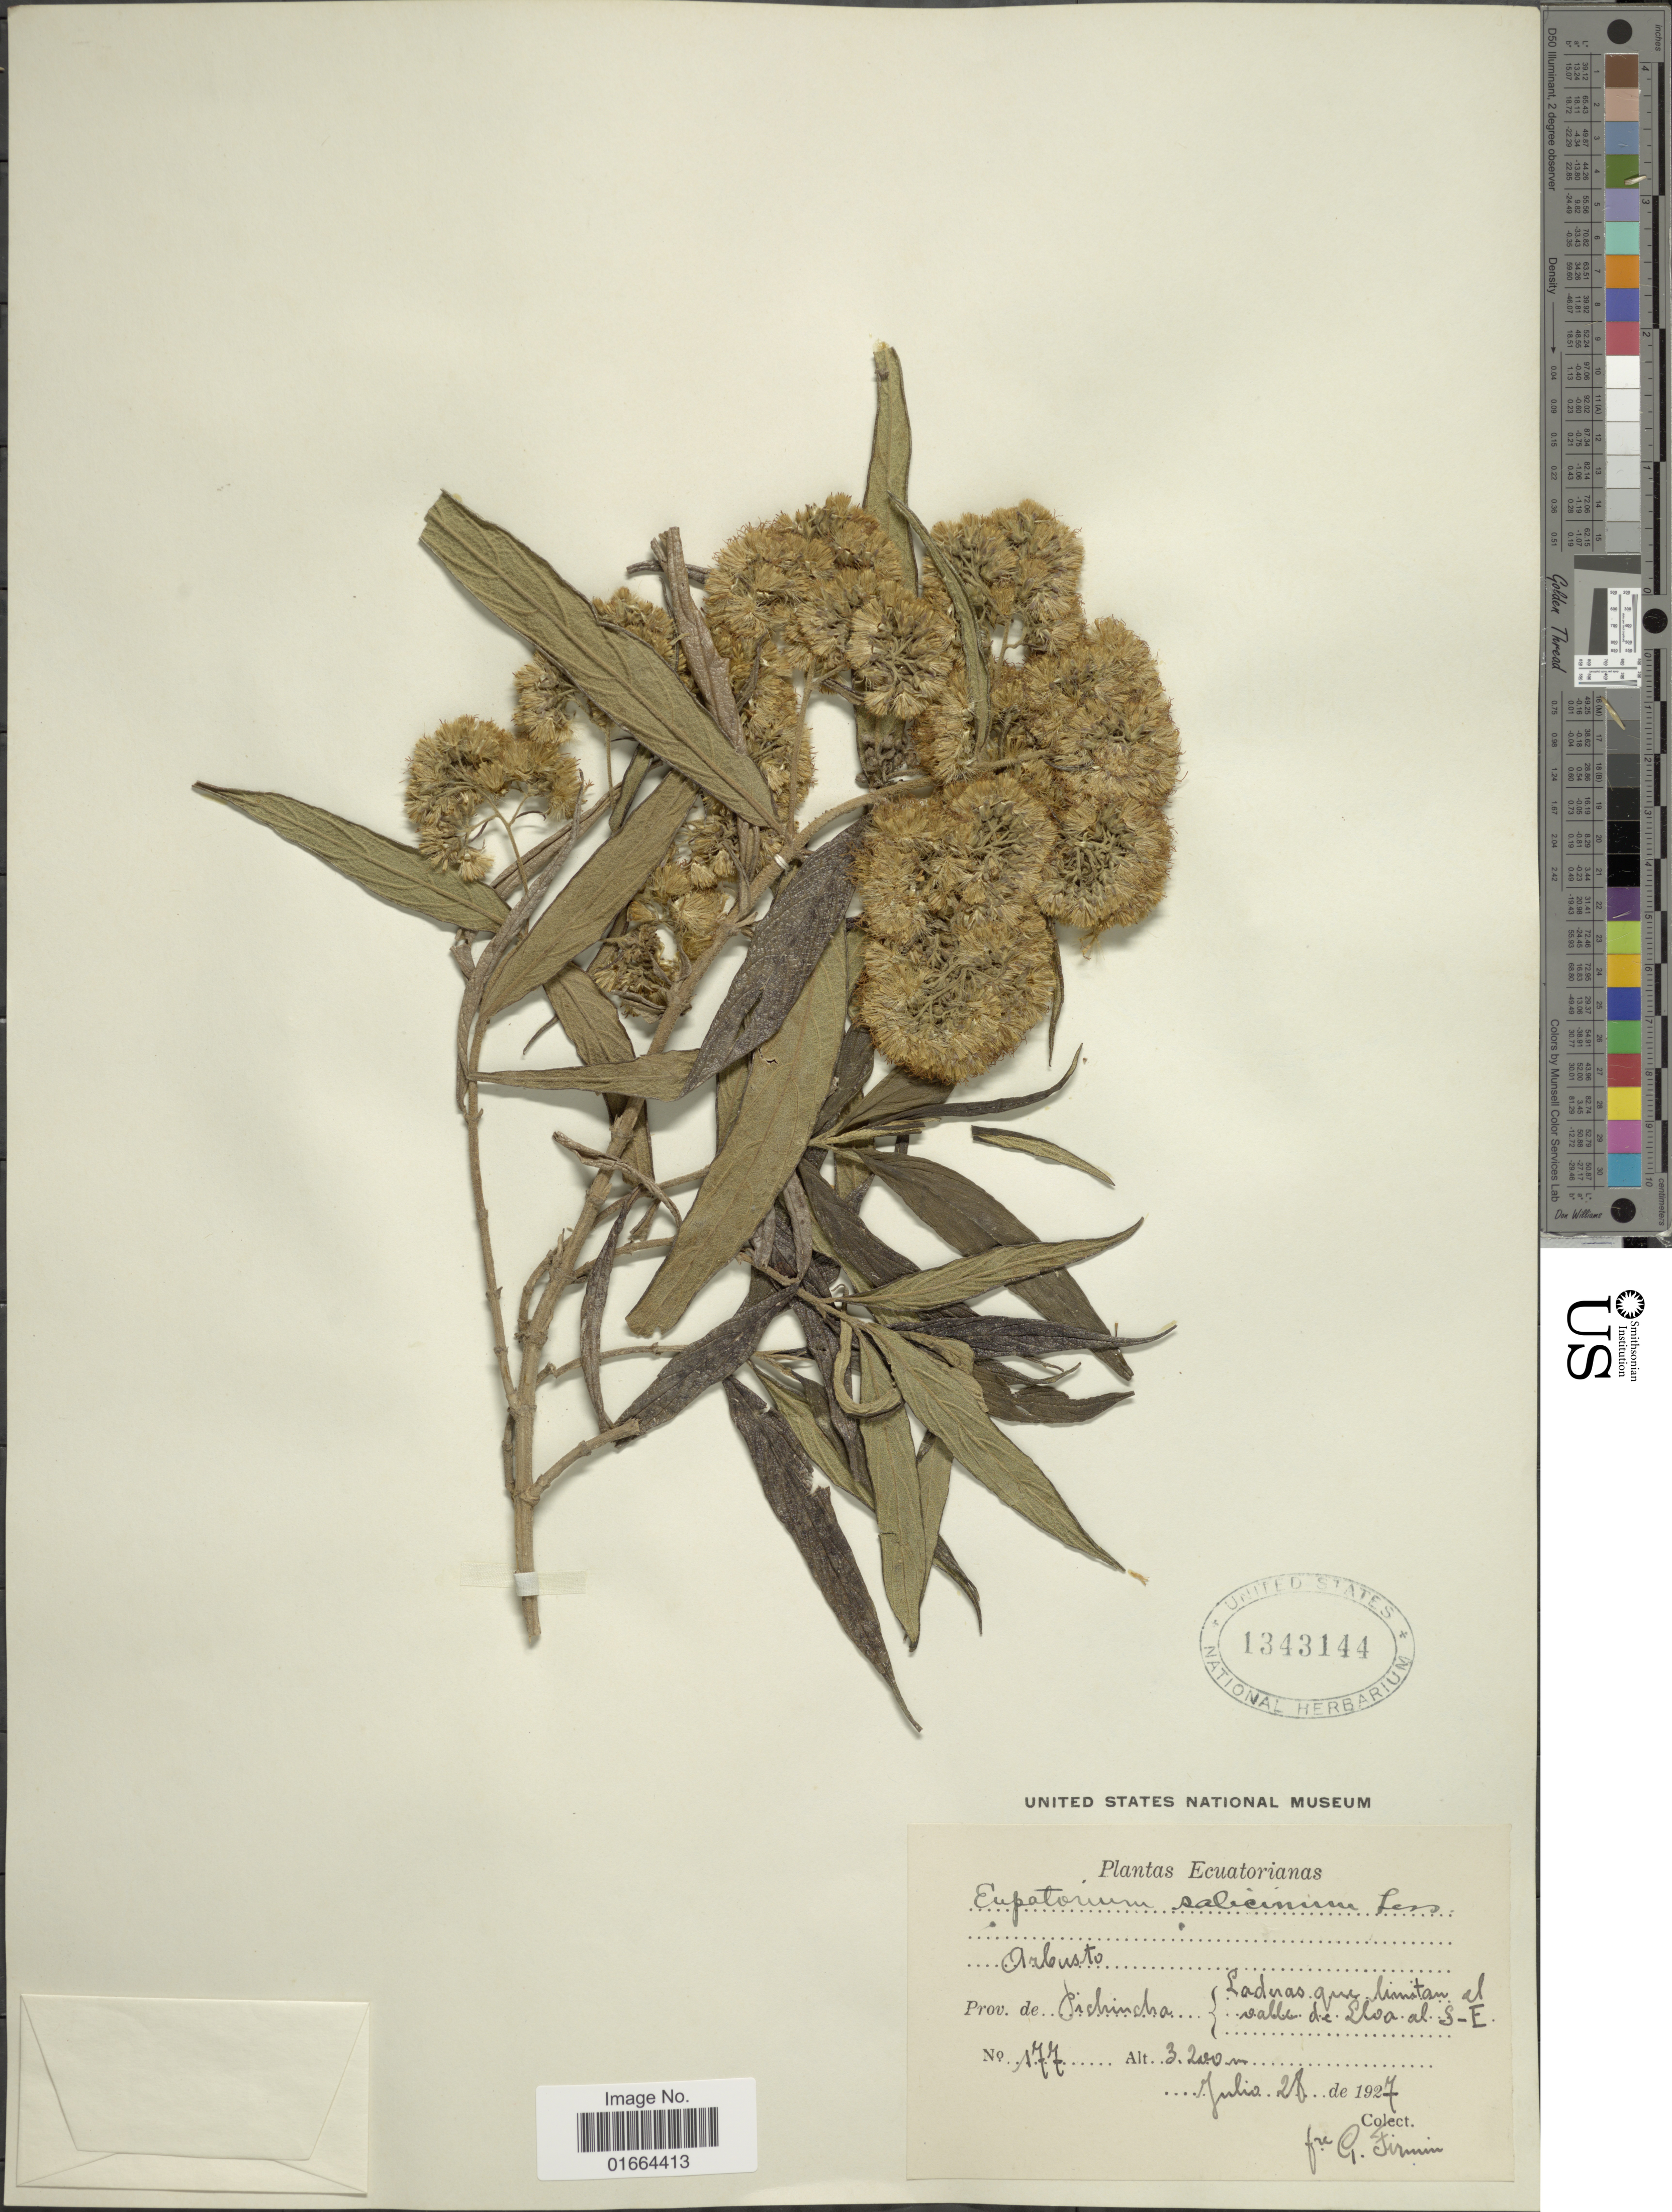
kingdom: Plantae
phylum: Tracheophyta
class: Magnoliopsida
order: Asterales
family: Asteraceae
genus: Badilloa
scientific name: Badilloa salicina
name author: (Lam.) R.M. King & H. Rob.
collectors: G. Firmin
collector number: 177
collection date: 1927-07-28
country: Ecuador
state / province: Pichincha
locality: Prov. de Pichincha, Laderas que limitan el valle de Lloa al S-E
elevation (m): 3200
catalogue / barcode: US 1343144